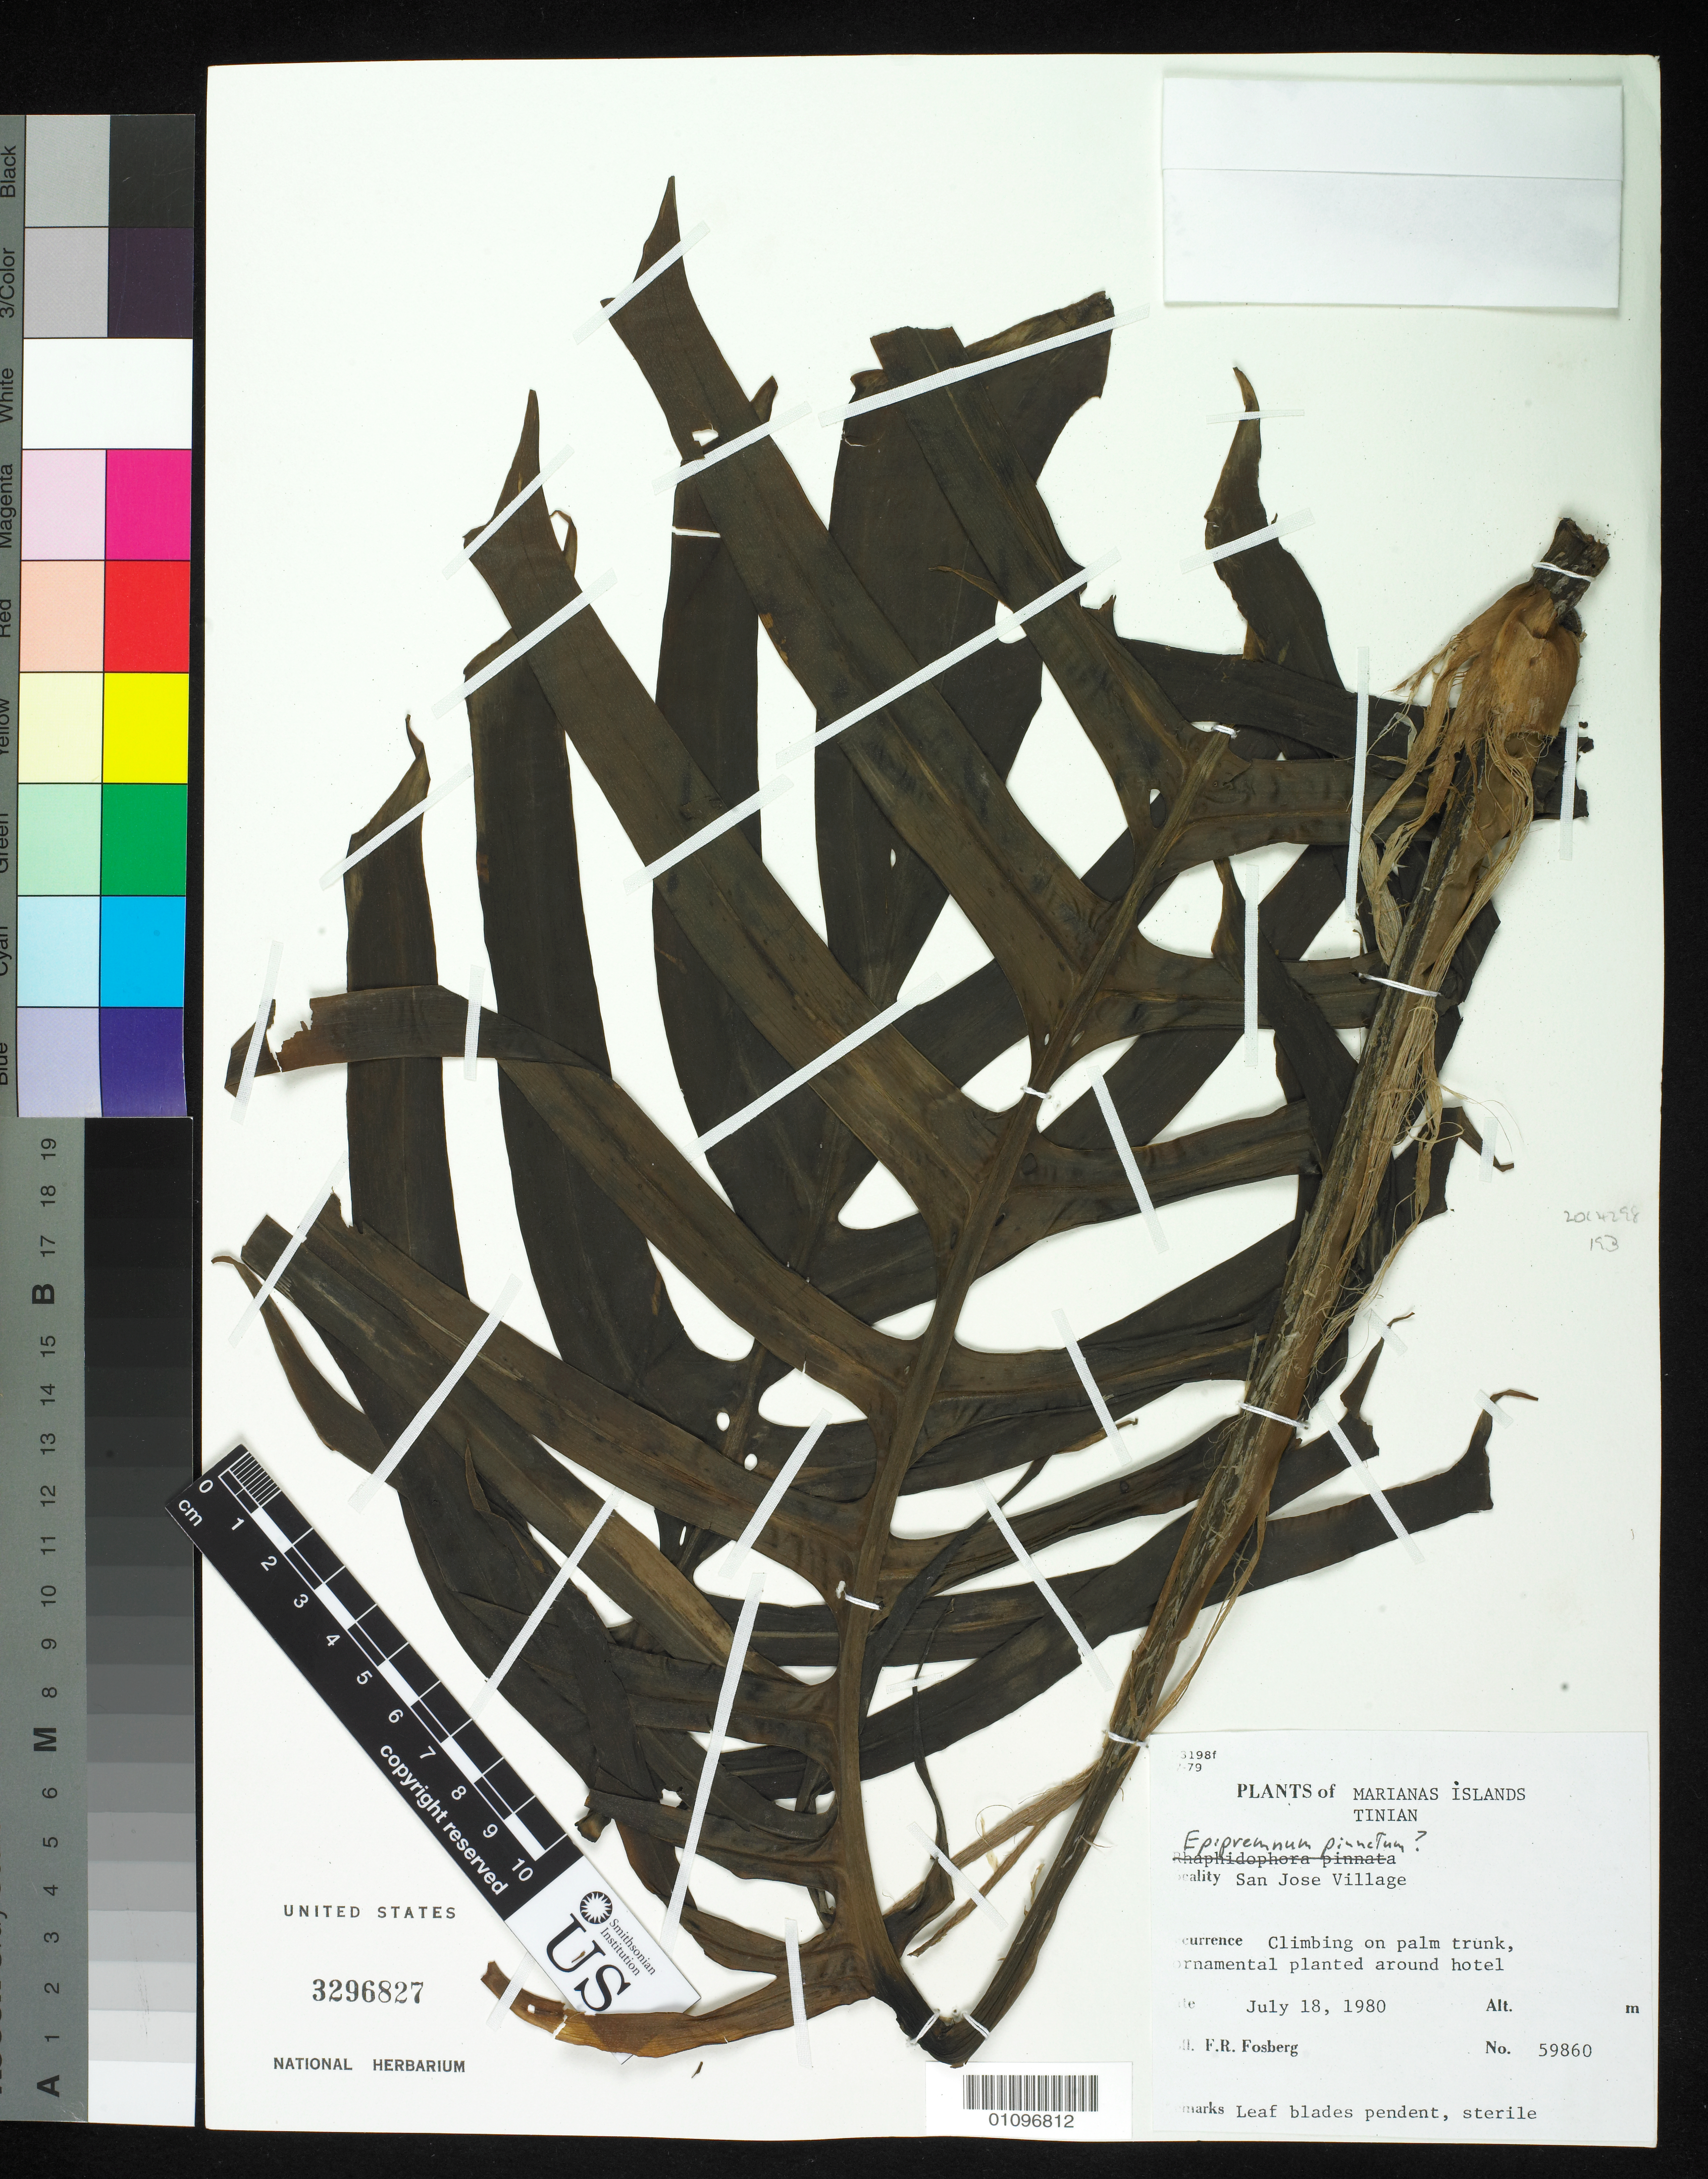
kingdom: Plantae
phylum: Tracheophyta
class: Liliopsida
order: Alismatales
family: Araceae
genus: Epipremnum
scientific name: Epipremnum pinnatum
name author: (L.) Engl.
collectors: F. R. Fosberg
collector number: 59860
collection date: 1980-07-18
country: Northern Mariana Islands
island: Tinian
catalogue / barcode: US 3296827